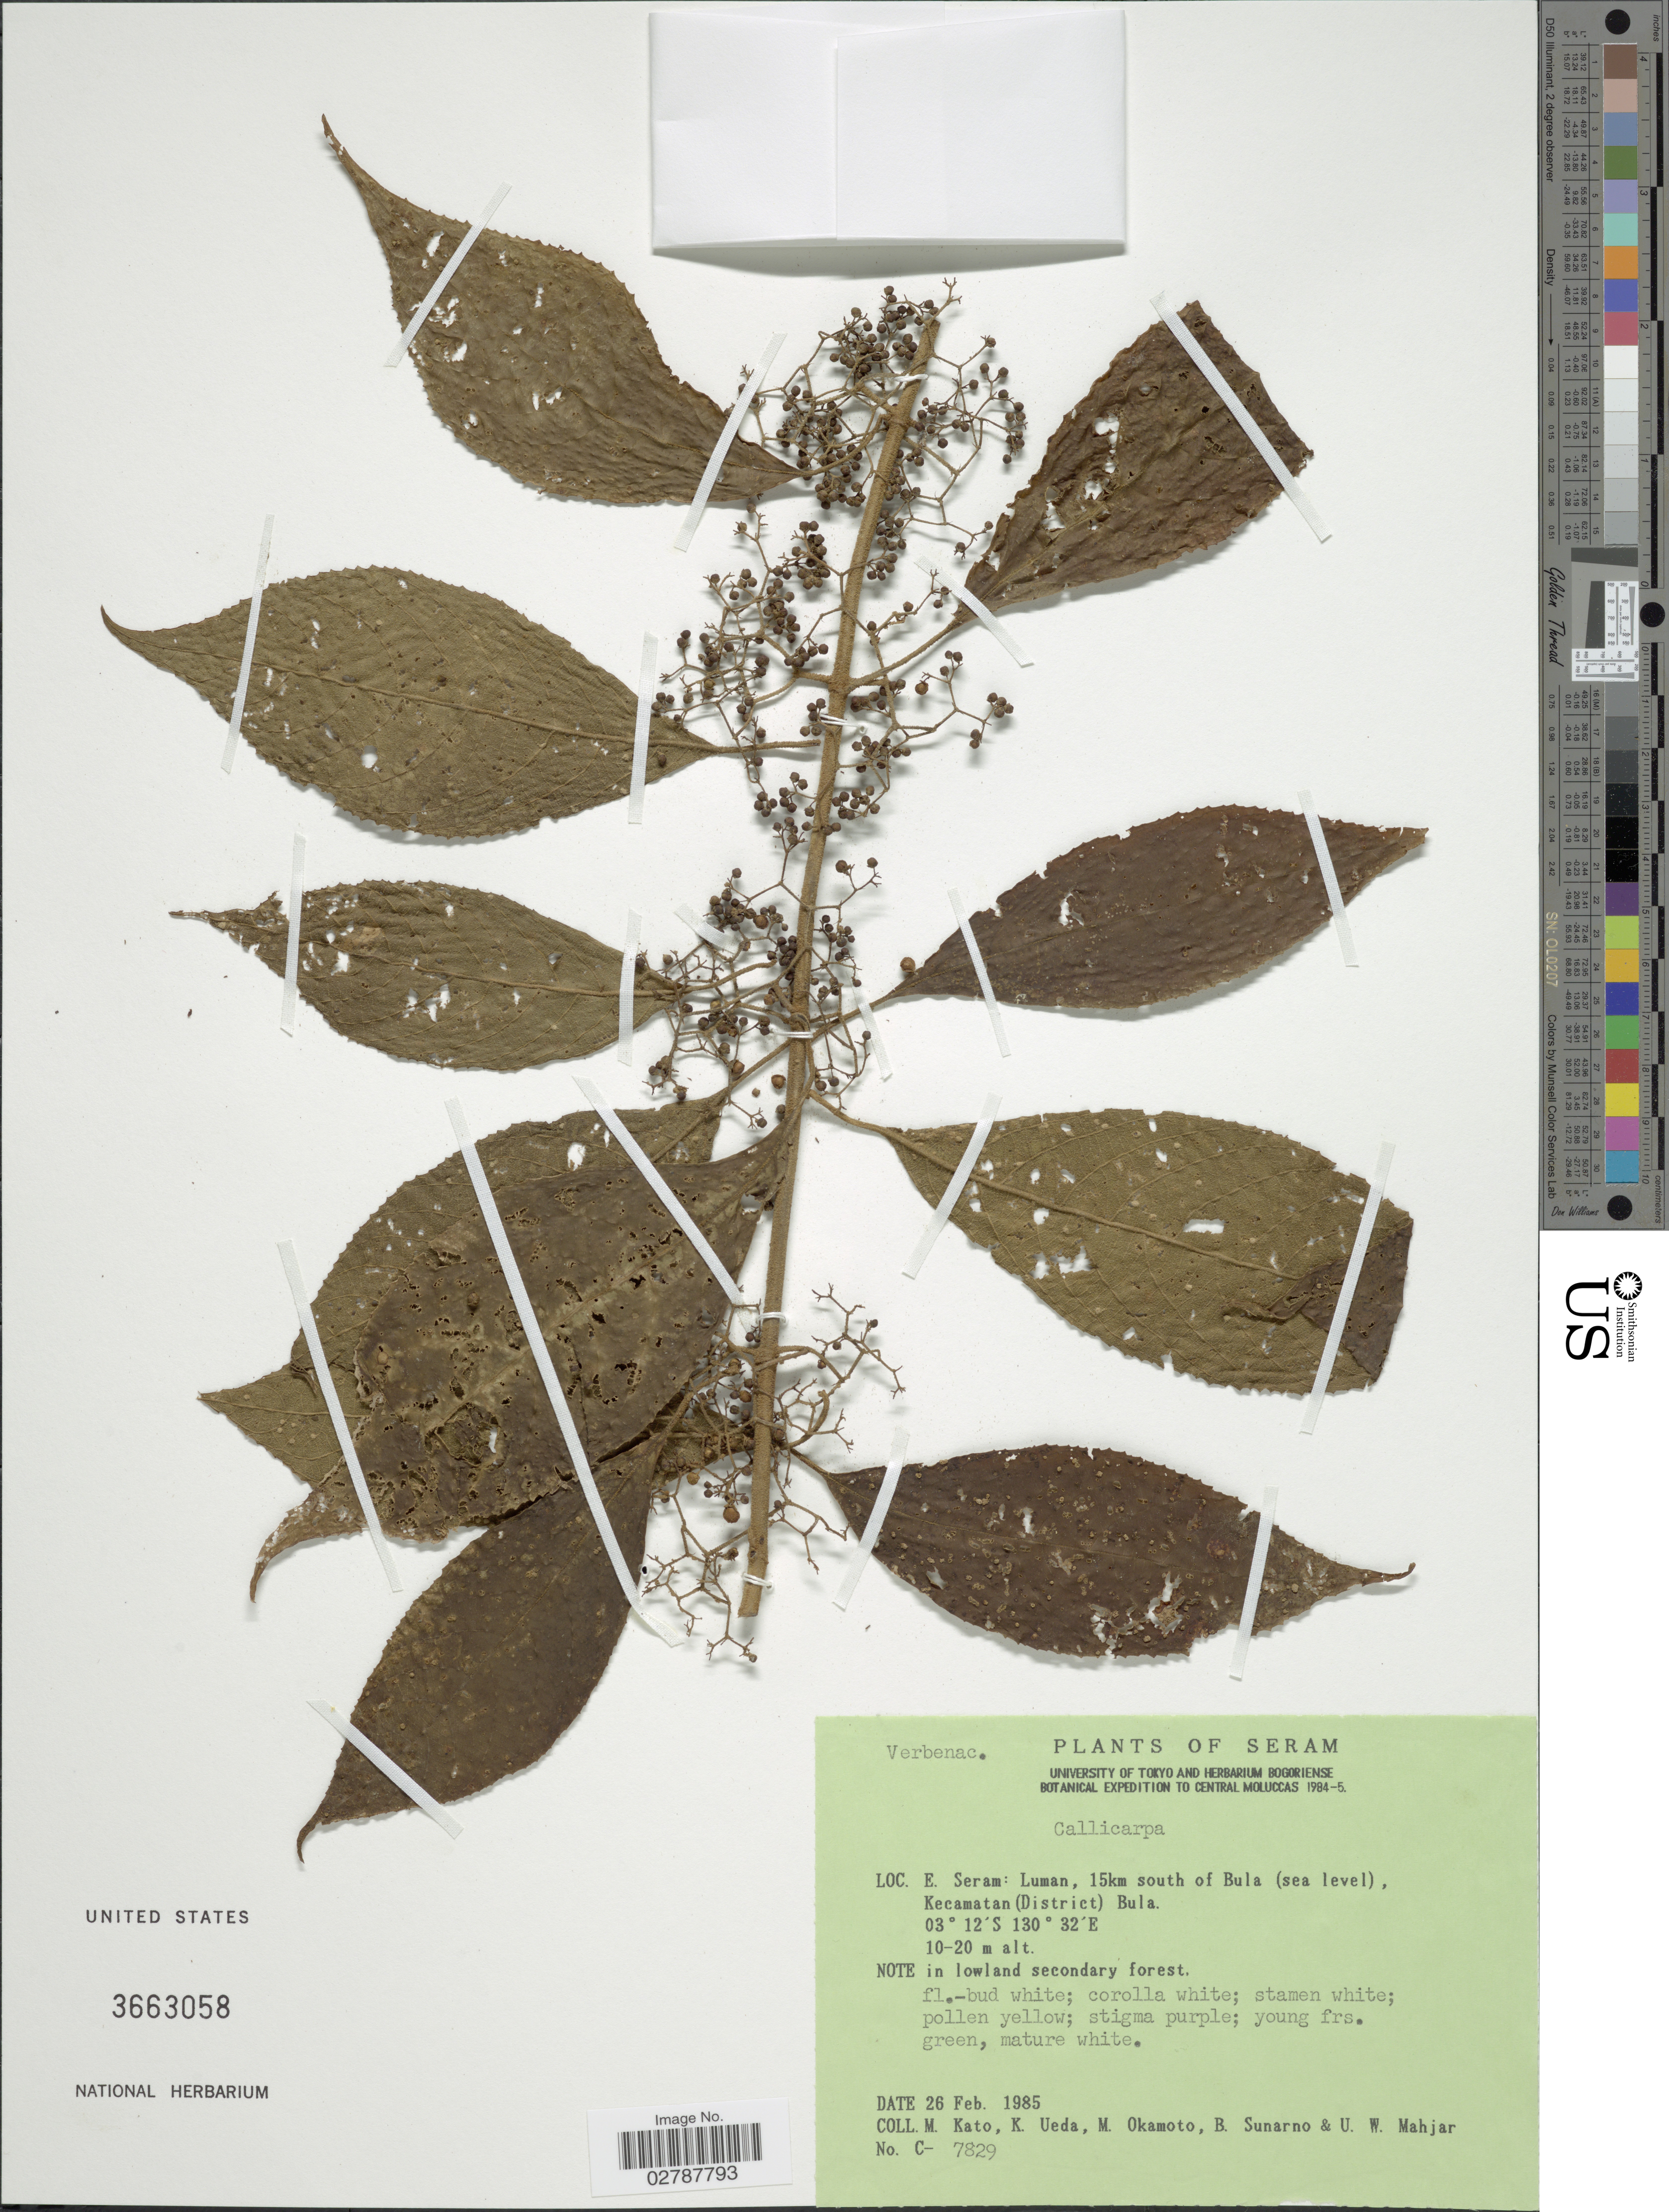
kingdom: Plantae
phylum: Tracheophyta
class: Magnoliopsida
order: Lamiales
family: Lamiaceae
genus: Callicarpa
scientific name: Callicarpa sp.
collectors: M. Kato, K. Ueda, M. Okamoto & B. Sunarno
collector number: C-7829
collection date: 1985-02-26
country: Indonesia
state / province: Maluku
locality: Seram. E. Seram: Luman, 15km south of Bula (sea level), Kecamatan (District) Bula.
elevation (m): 10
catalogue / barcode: US 3663058